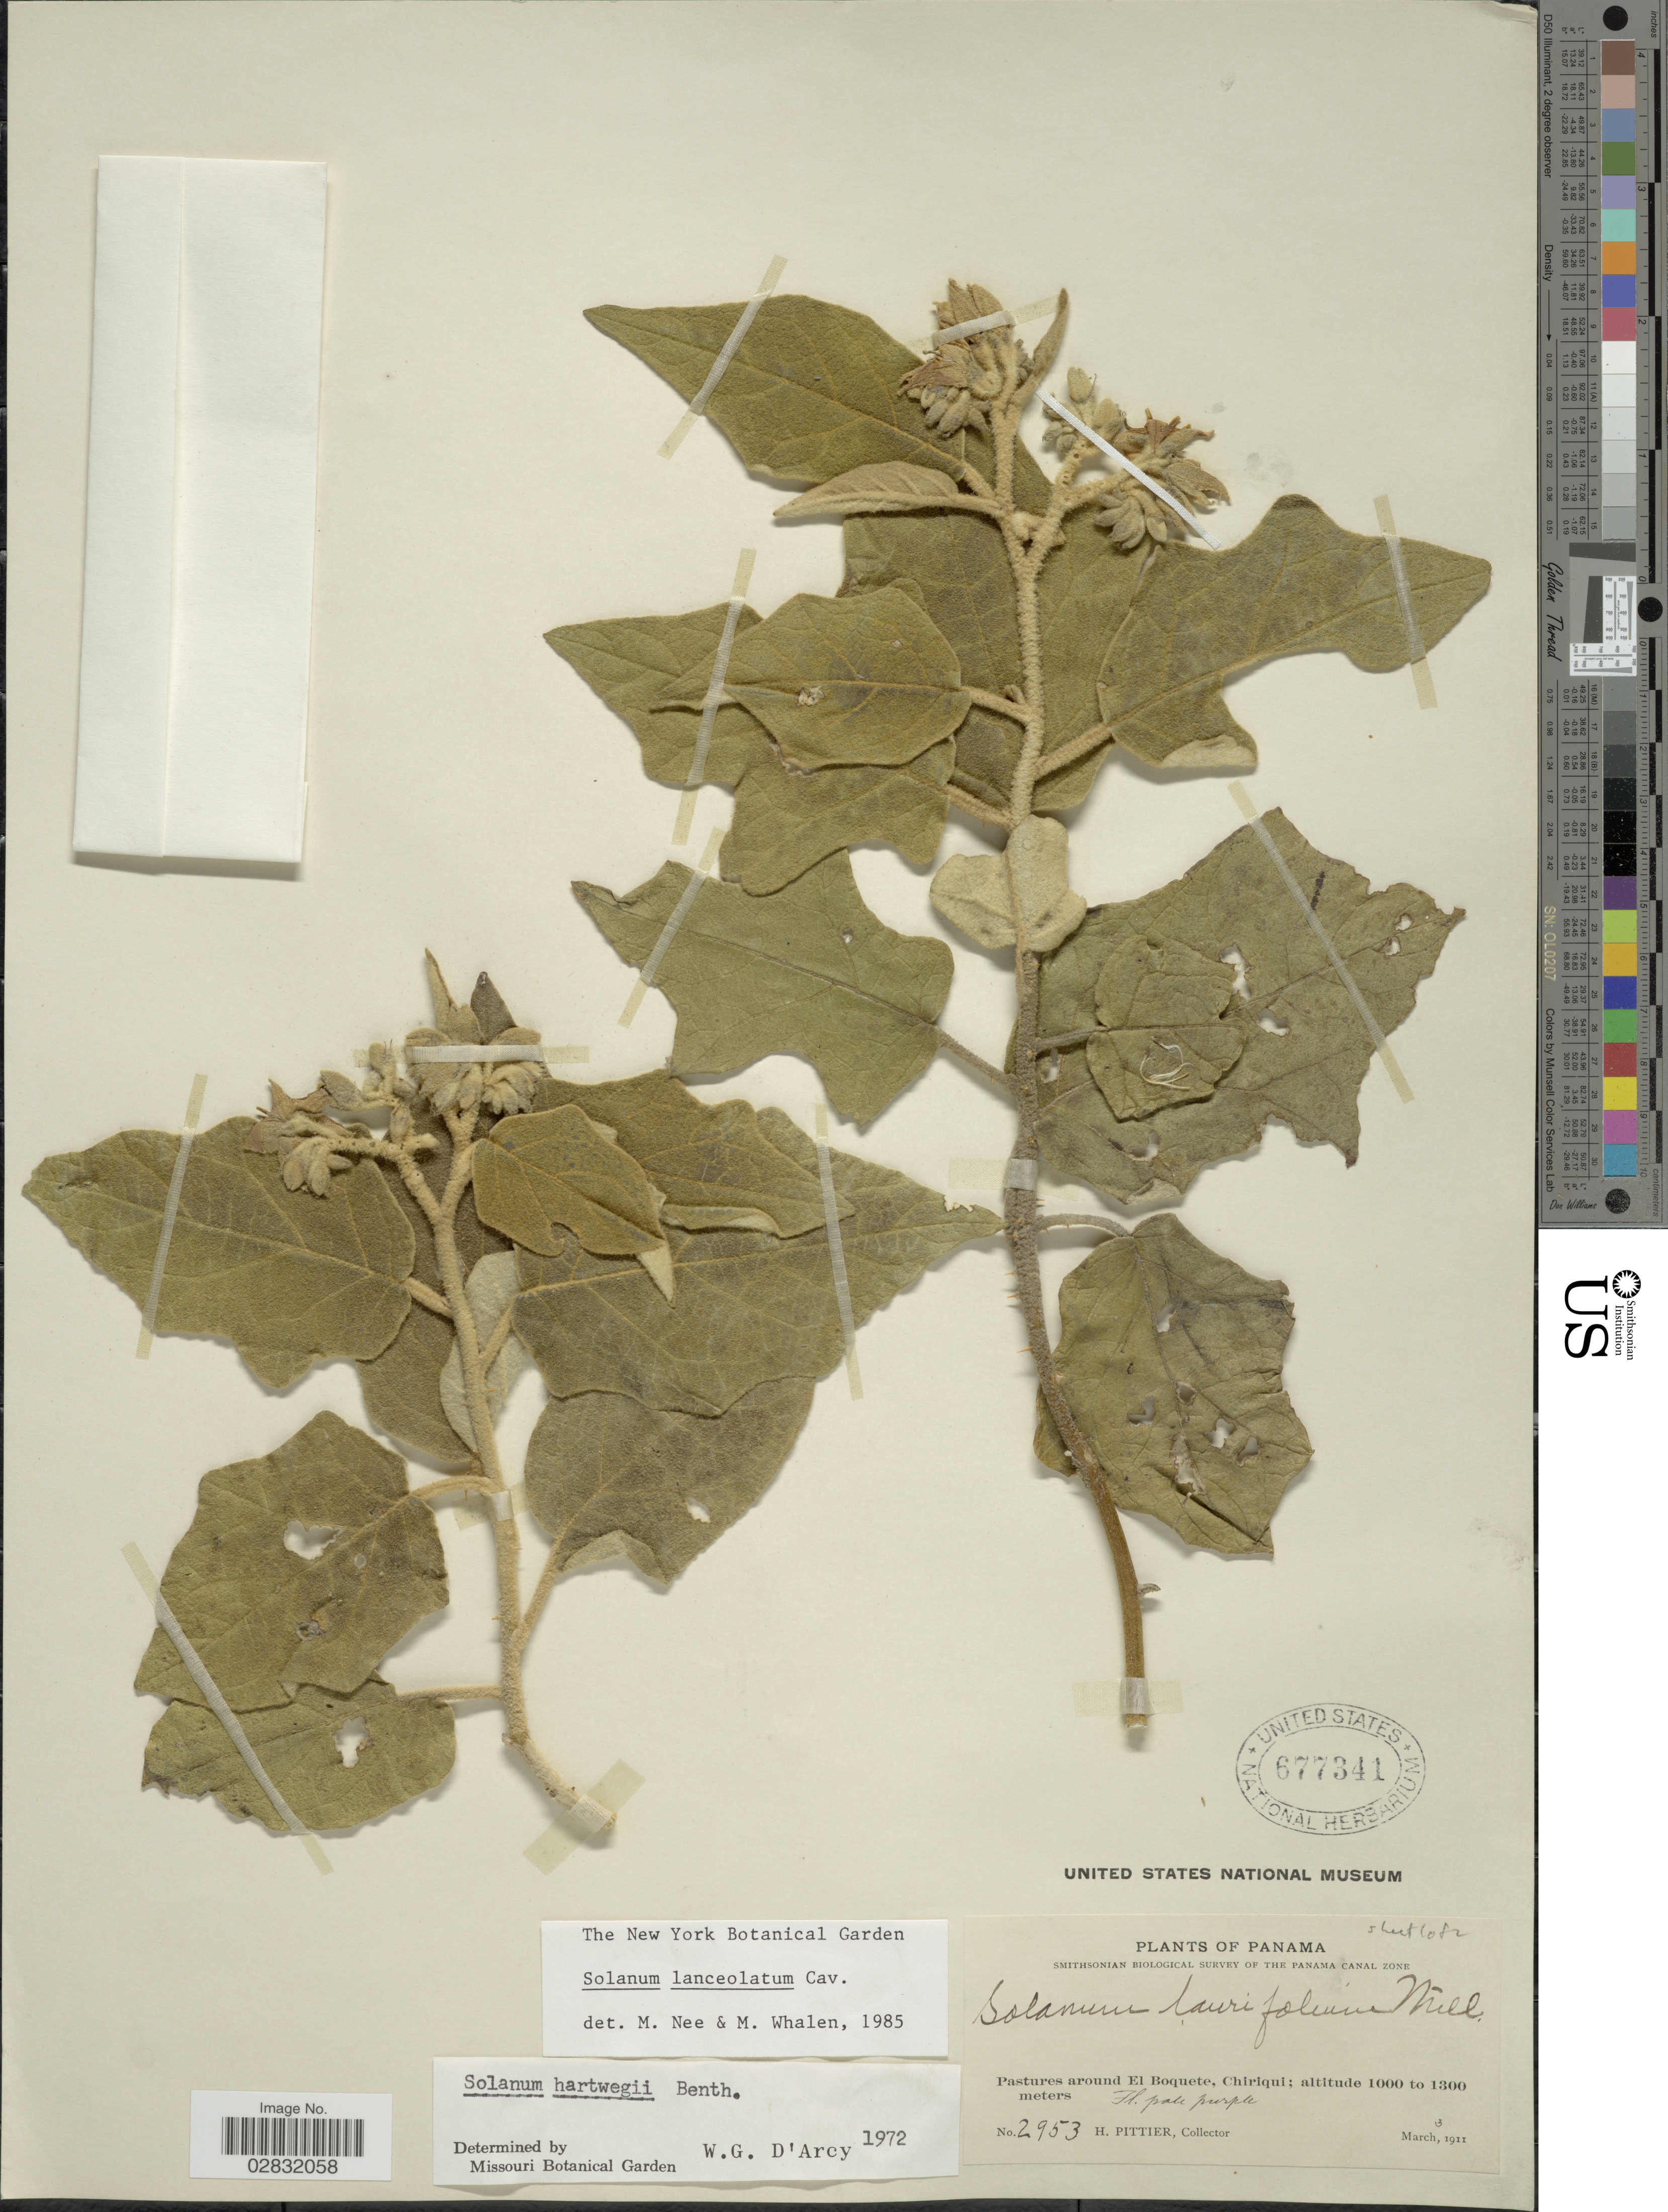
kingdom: Plantae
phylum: Tracheophyta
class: Magnoliopsida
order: Solanales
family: Solanaceae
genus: Solanum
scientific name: Solanum lanceolatum Berthault, nom. illeg.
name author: Berthault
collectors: H. F. Pittier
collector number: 2953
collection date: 1911-03-03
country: Panama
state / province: Chiriqui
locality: Pastures around El Boquete.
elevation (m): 1000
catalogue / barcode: US 677341